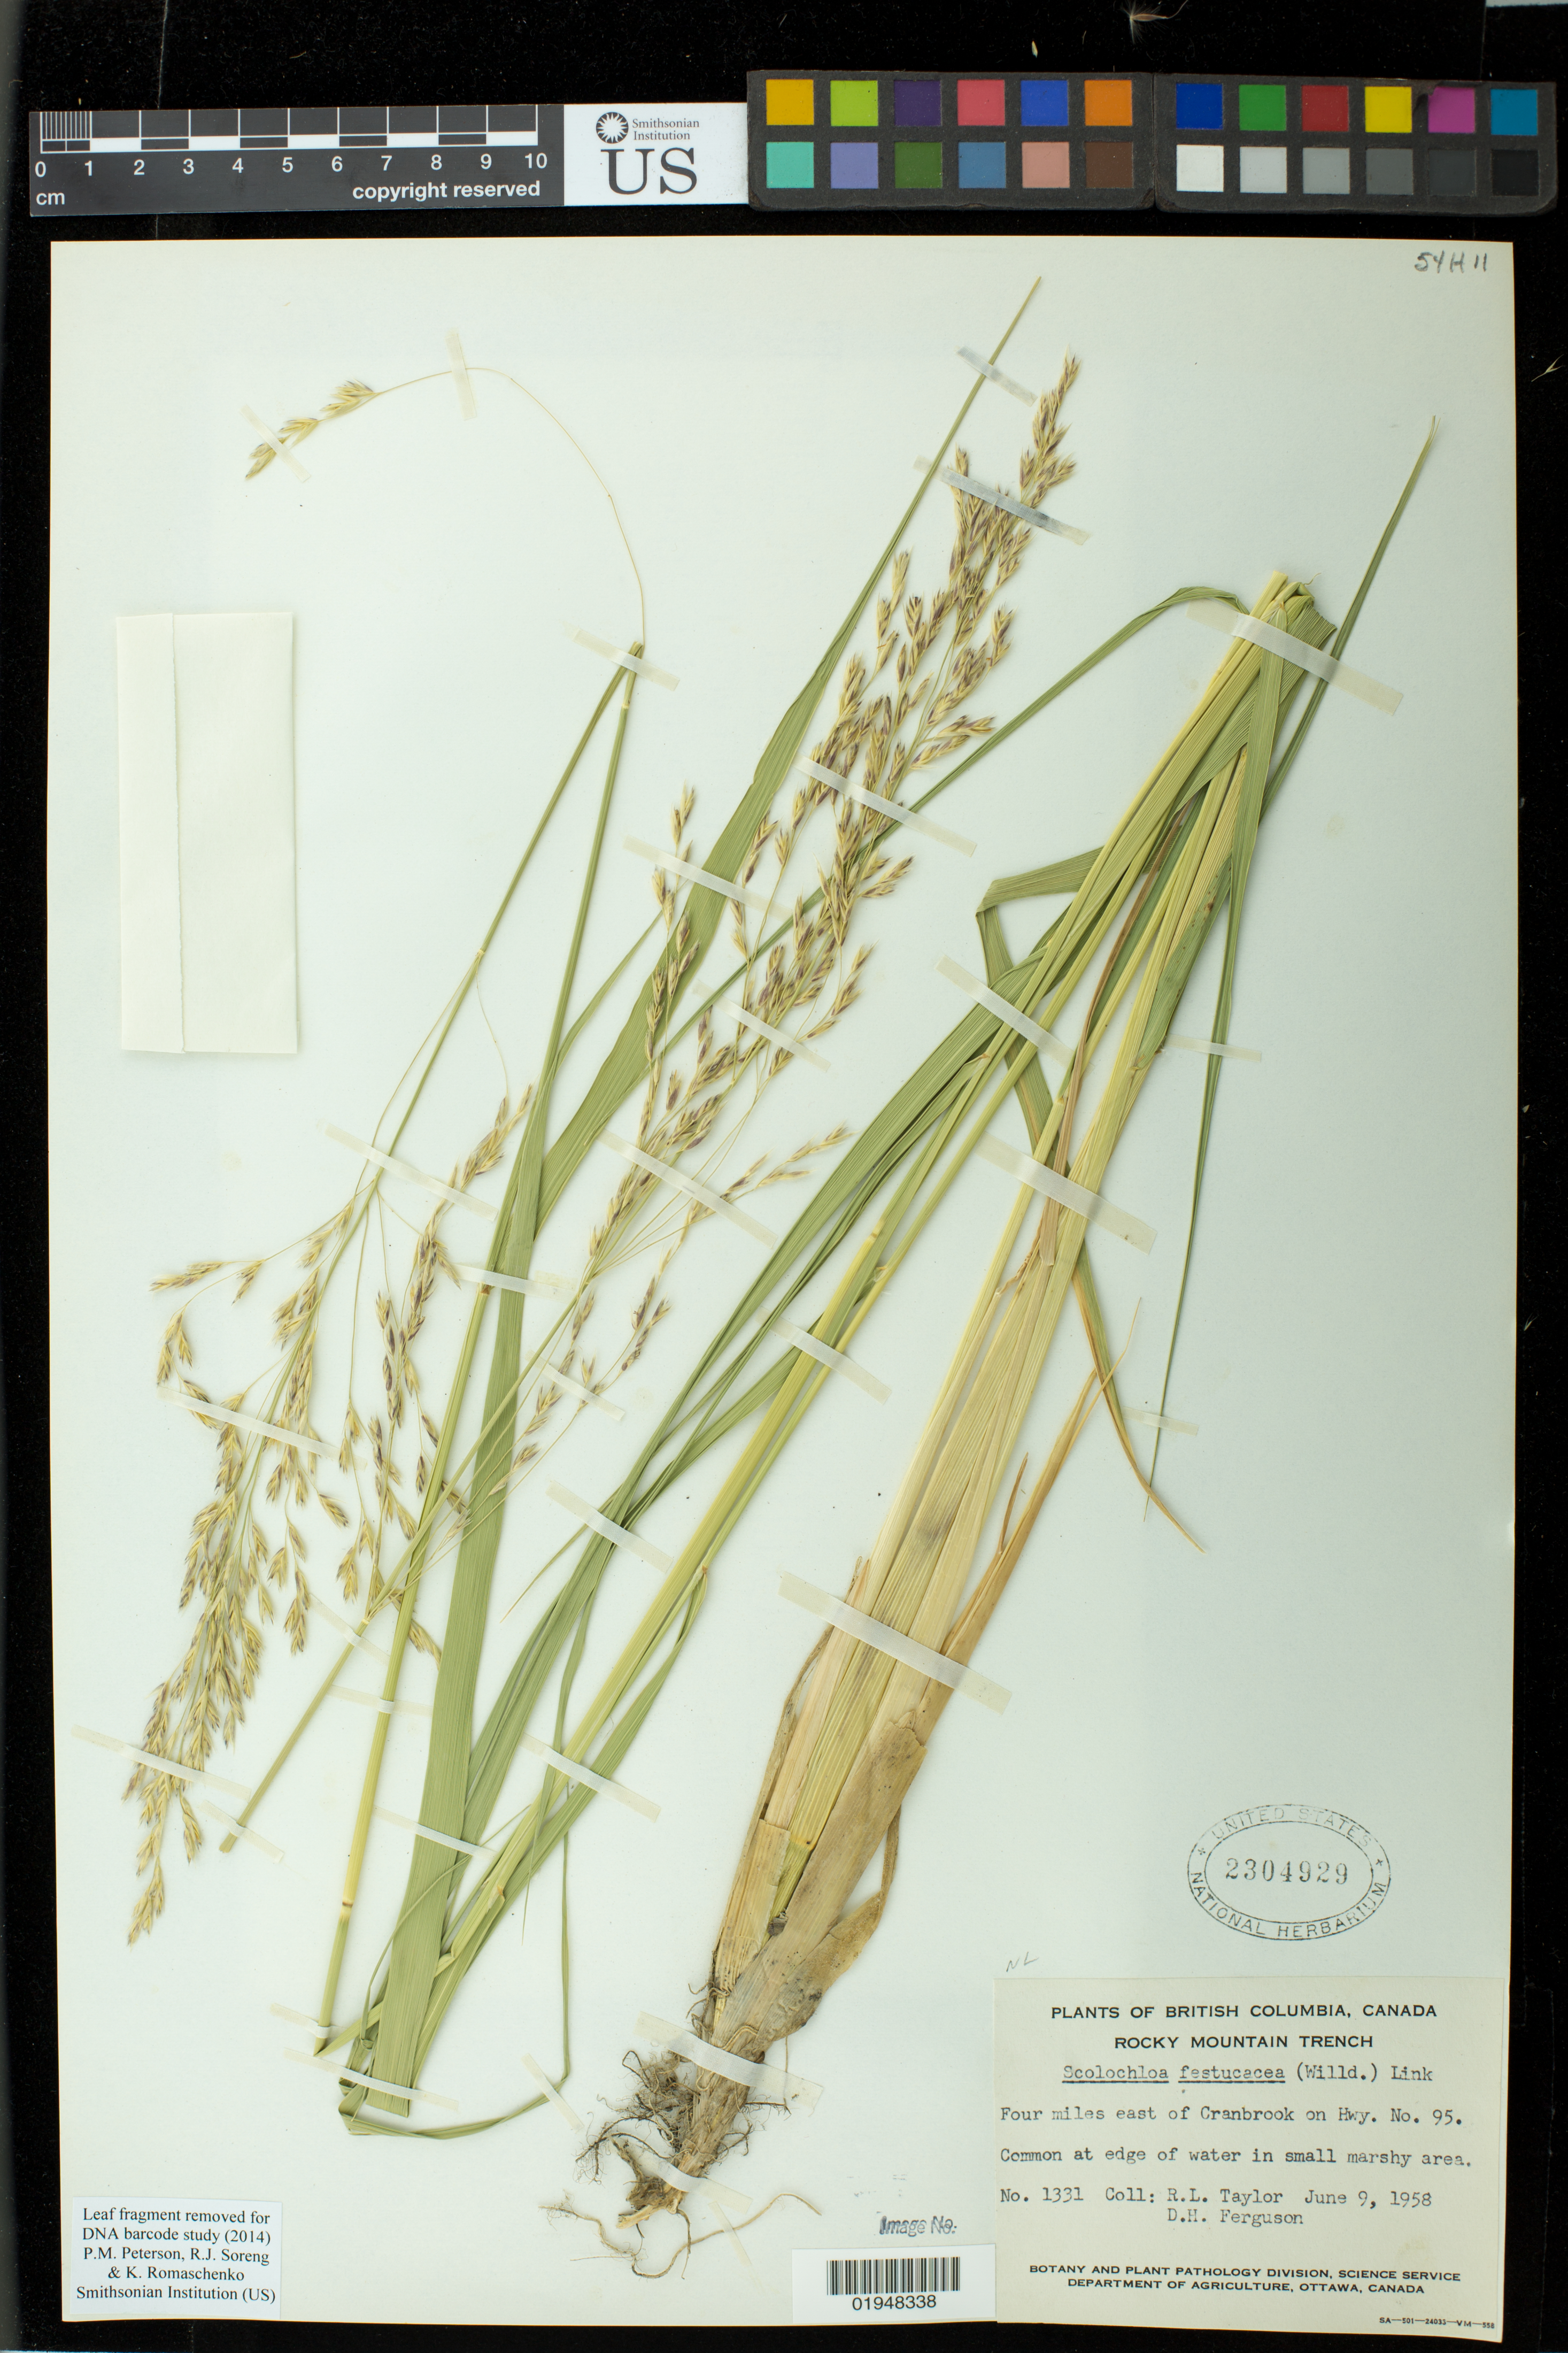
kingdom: Plantae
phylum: Tracheophyta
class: Liliopsida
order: Poales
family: Poaceae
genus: Scolochloa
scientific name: Scolochloa festucacea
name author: (Willd.) Link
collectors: R. L. Taylor & D. Ferguson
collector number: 1331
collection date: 1958-06-09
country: Canada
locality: Rocky Mountain Trench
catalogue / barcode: US 2304929